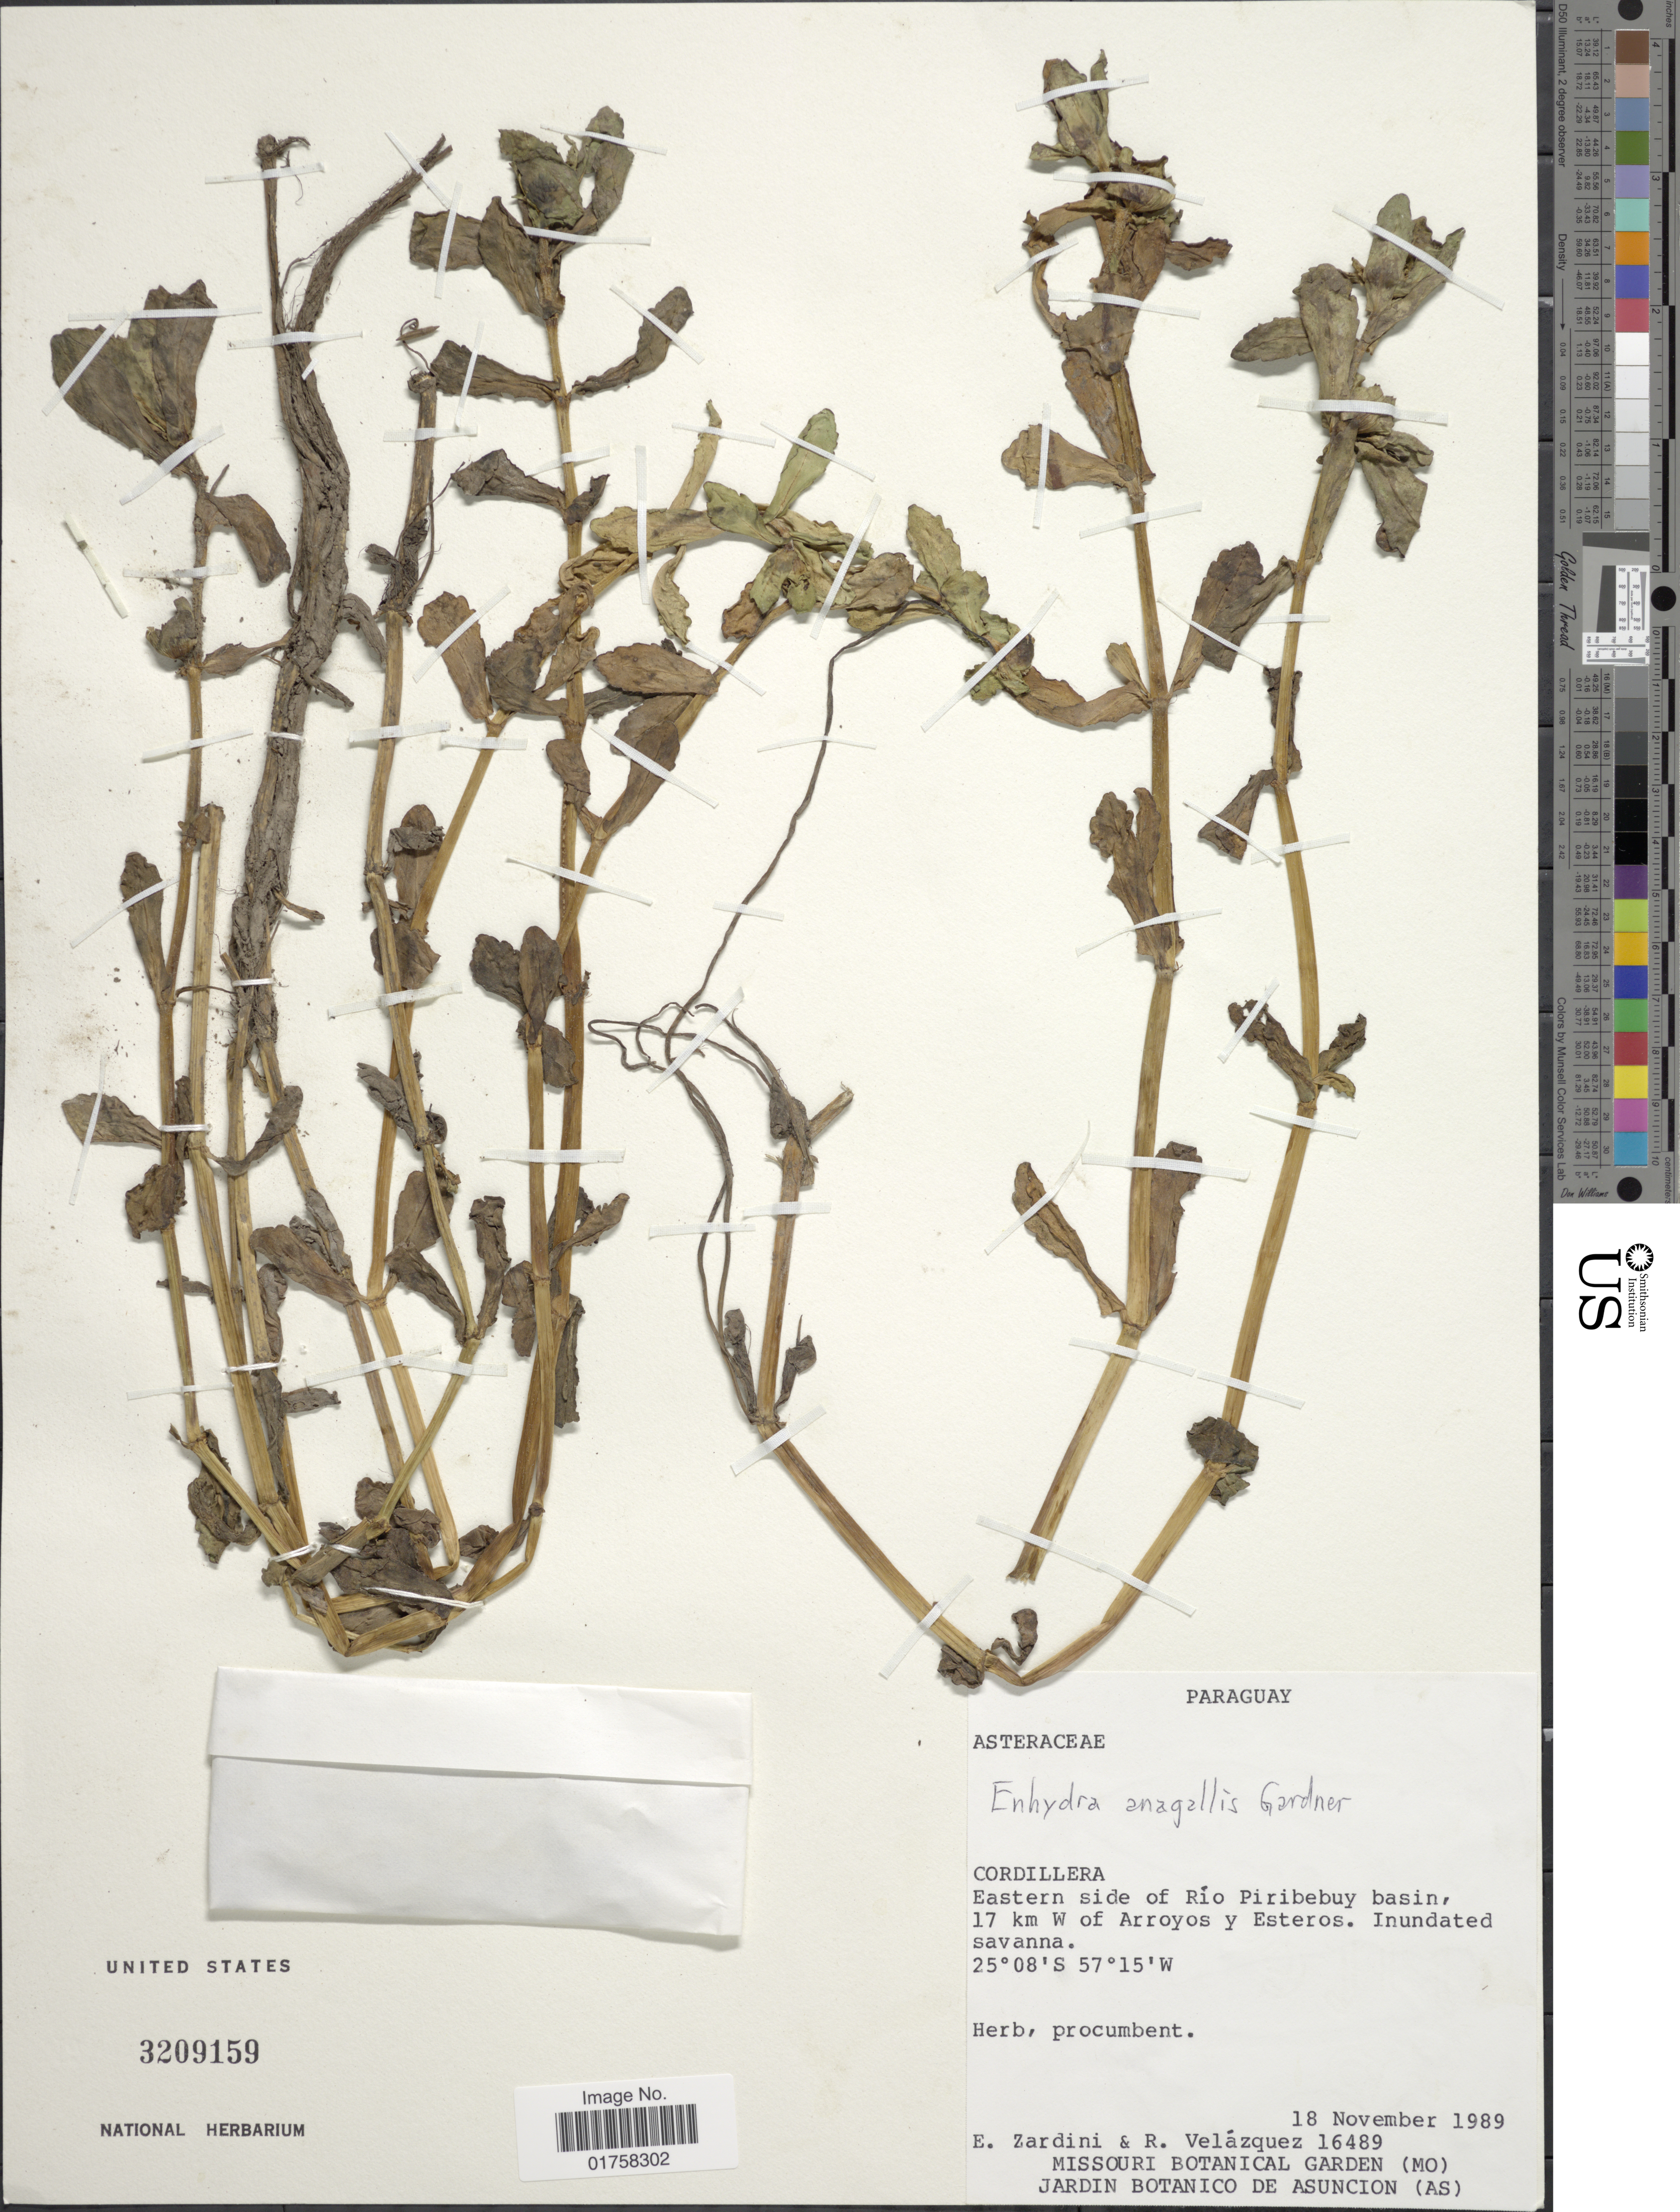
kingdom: Plantae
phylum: Tracheophyta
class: Magnoliopsida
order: Asterales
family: Asteraceae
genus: Enhydra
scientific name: Enhydra fluctuans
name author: Lour.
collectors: E. M. Zardini & R. Velázquez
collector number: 16489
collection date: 1989-11-18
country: Paraguay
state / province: Cordillera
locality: Eastern side of Río Piribebuy basin, 17 km W of Arroyos y Esteros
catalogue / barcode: US 3209159